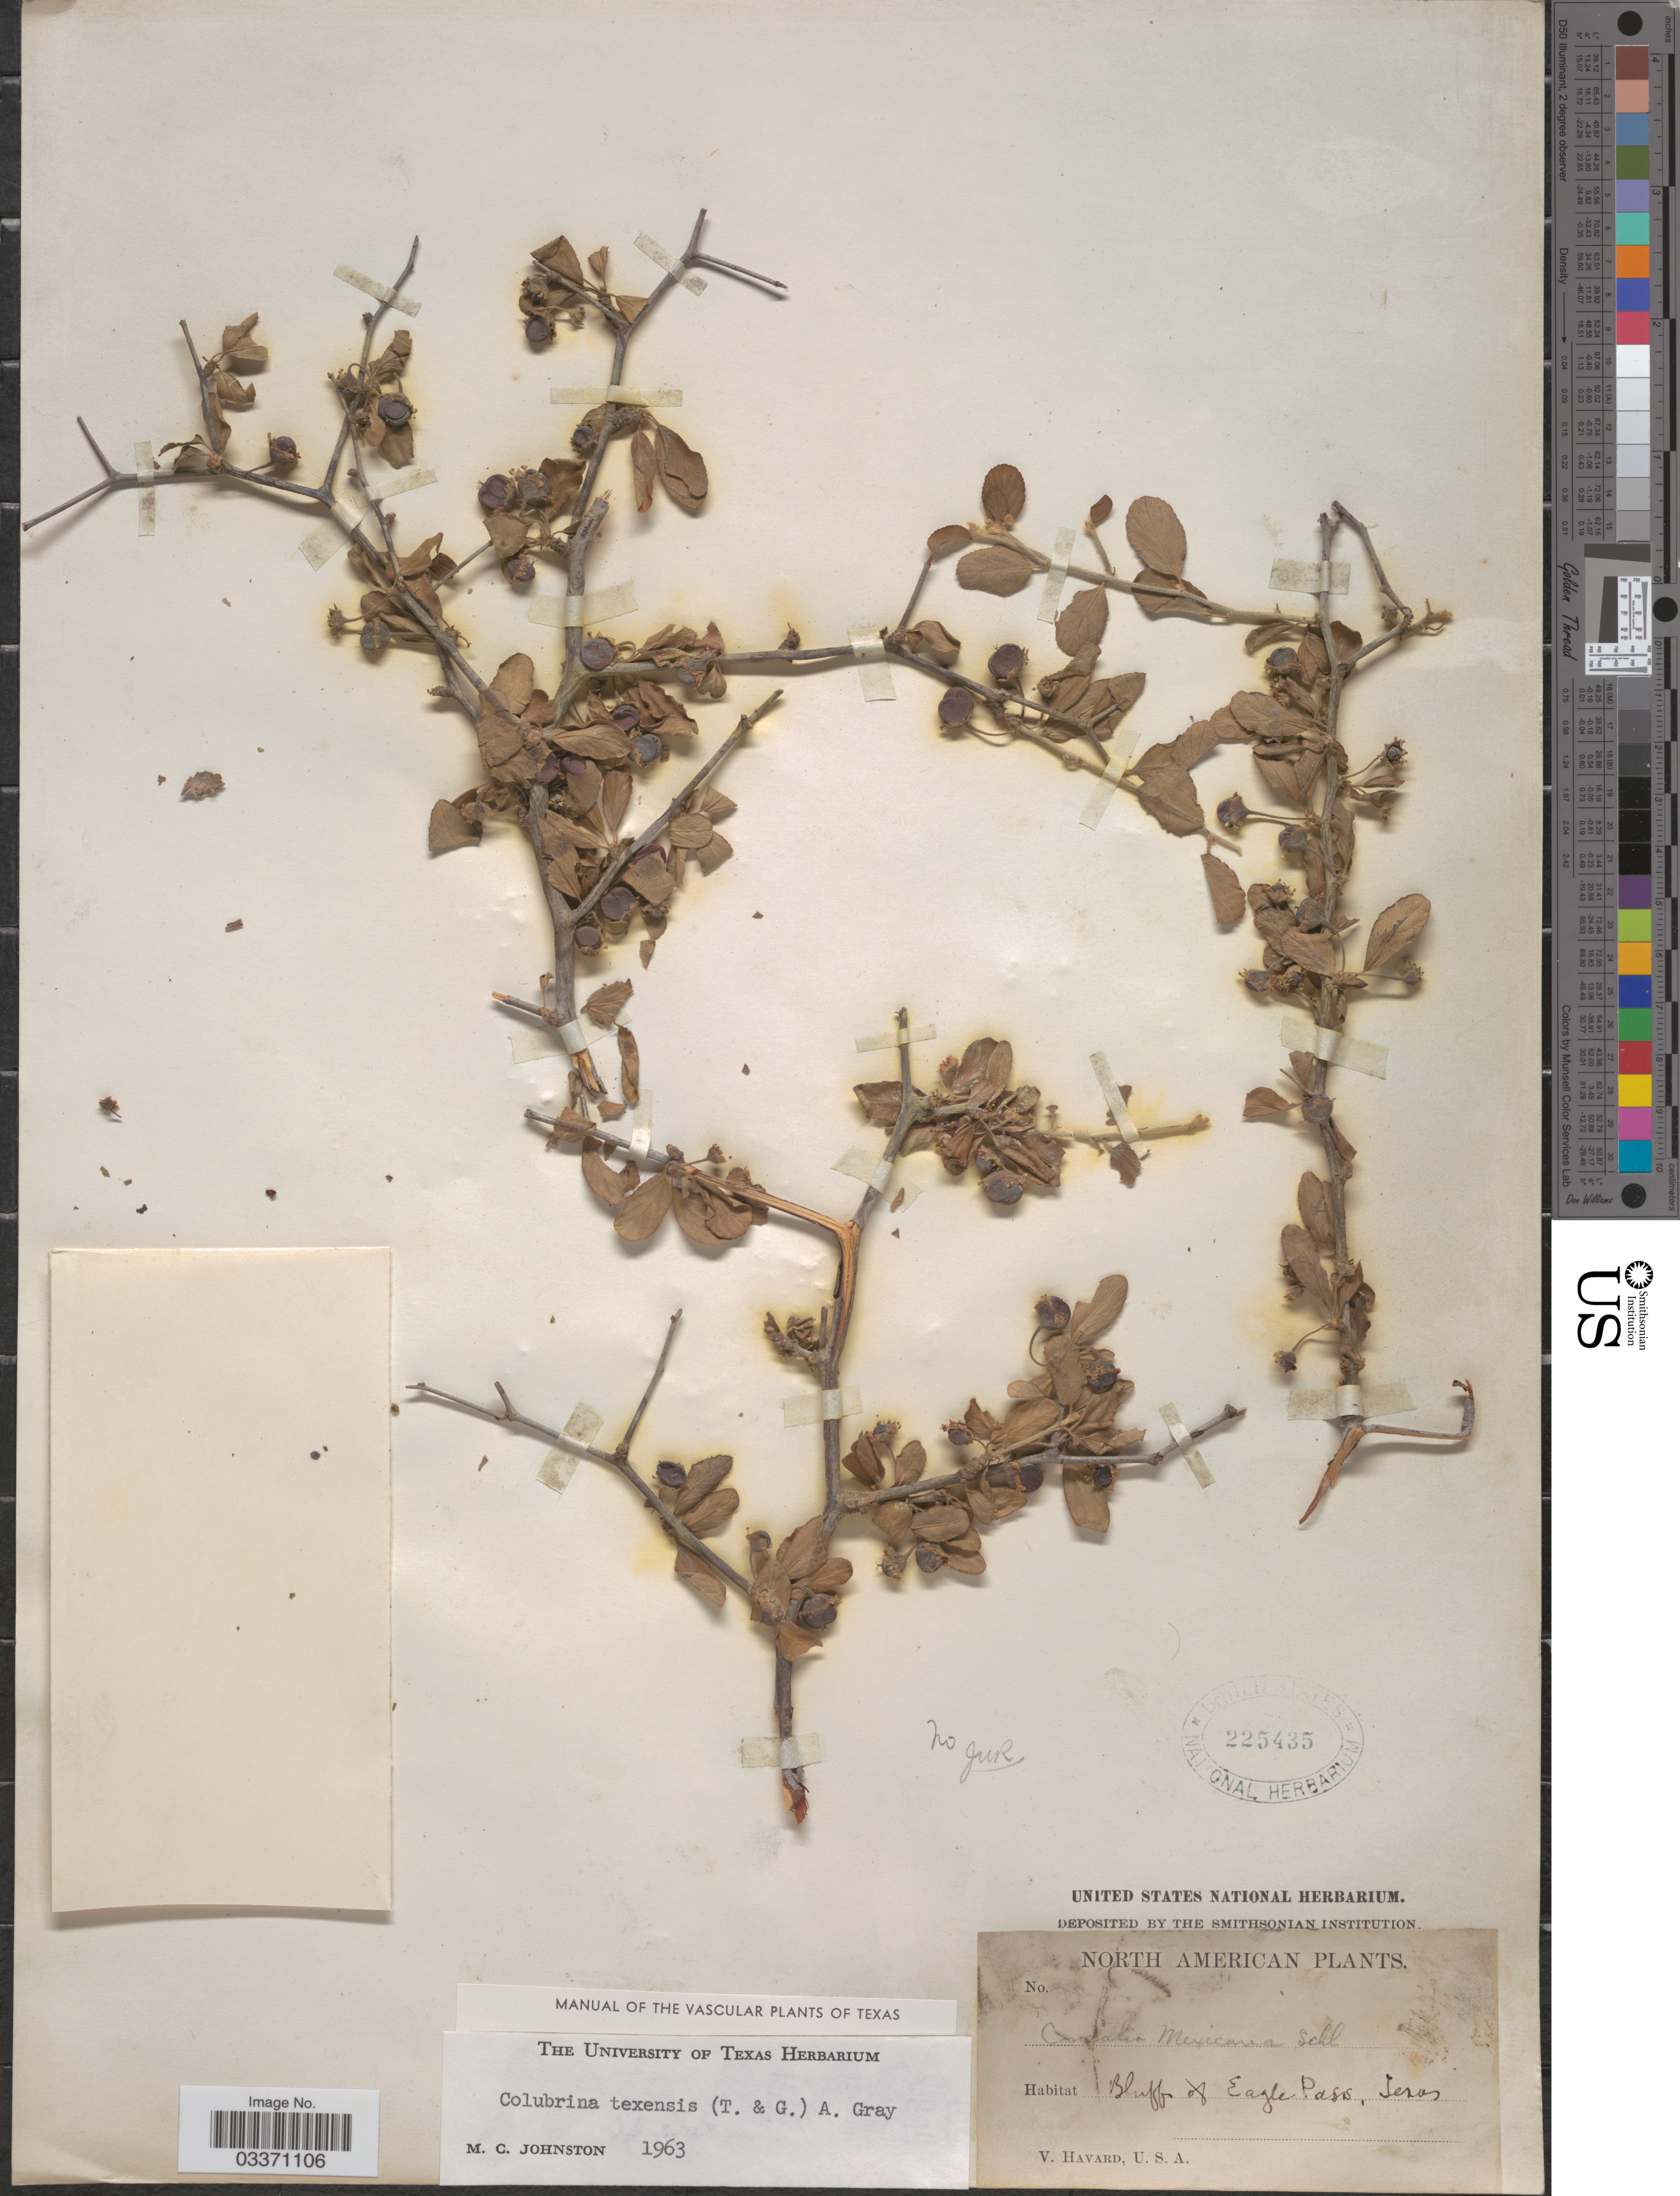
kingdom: Plantae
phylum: Tracheophyta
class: Magnoliopsida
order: Rosales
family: Rhamnaceae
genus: Colubrina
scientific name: Colubrina texensis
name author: (Torr. & A. Gray) A. Gray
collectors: V. Havard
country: United States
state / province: Texas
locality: Bluffs of Eagle Pass.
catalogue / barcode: US 225435